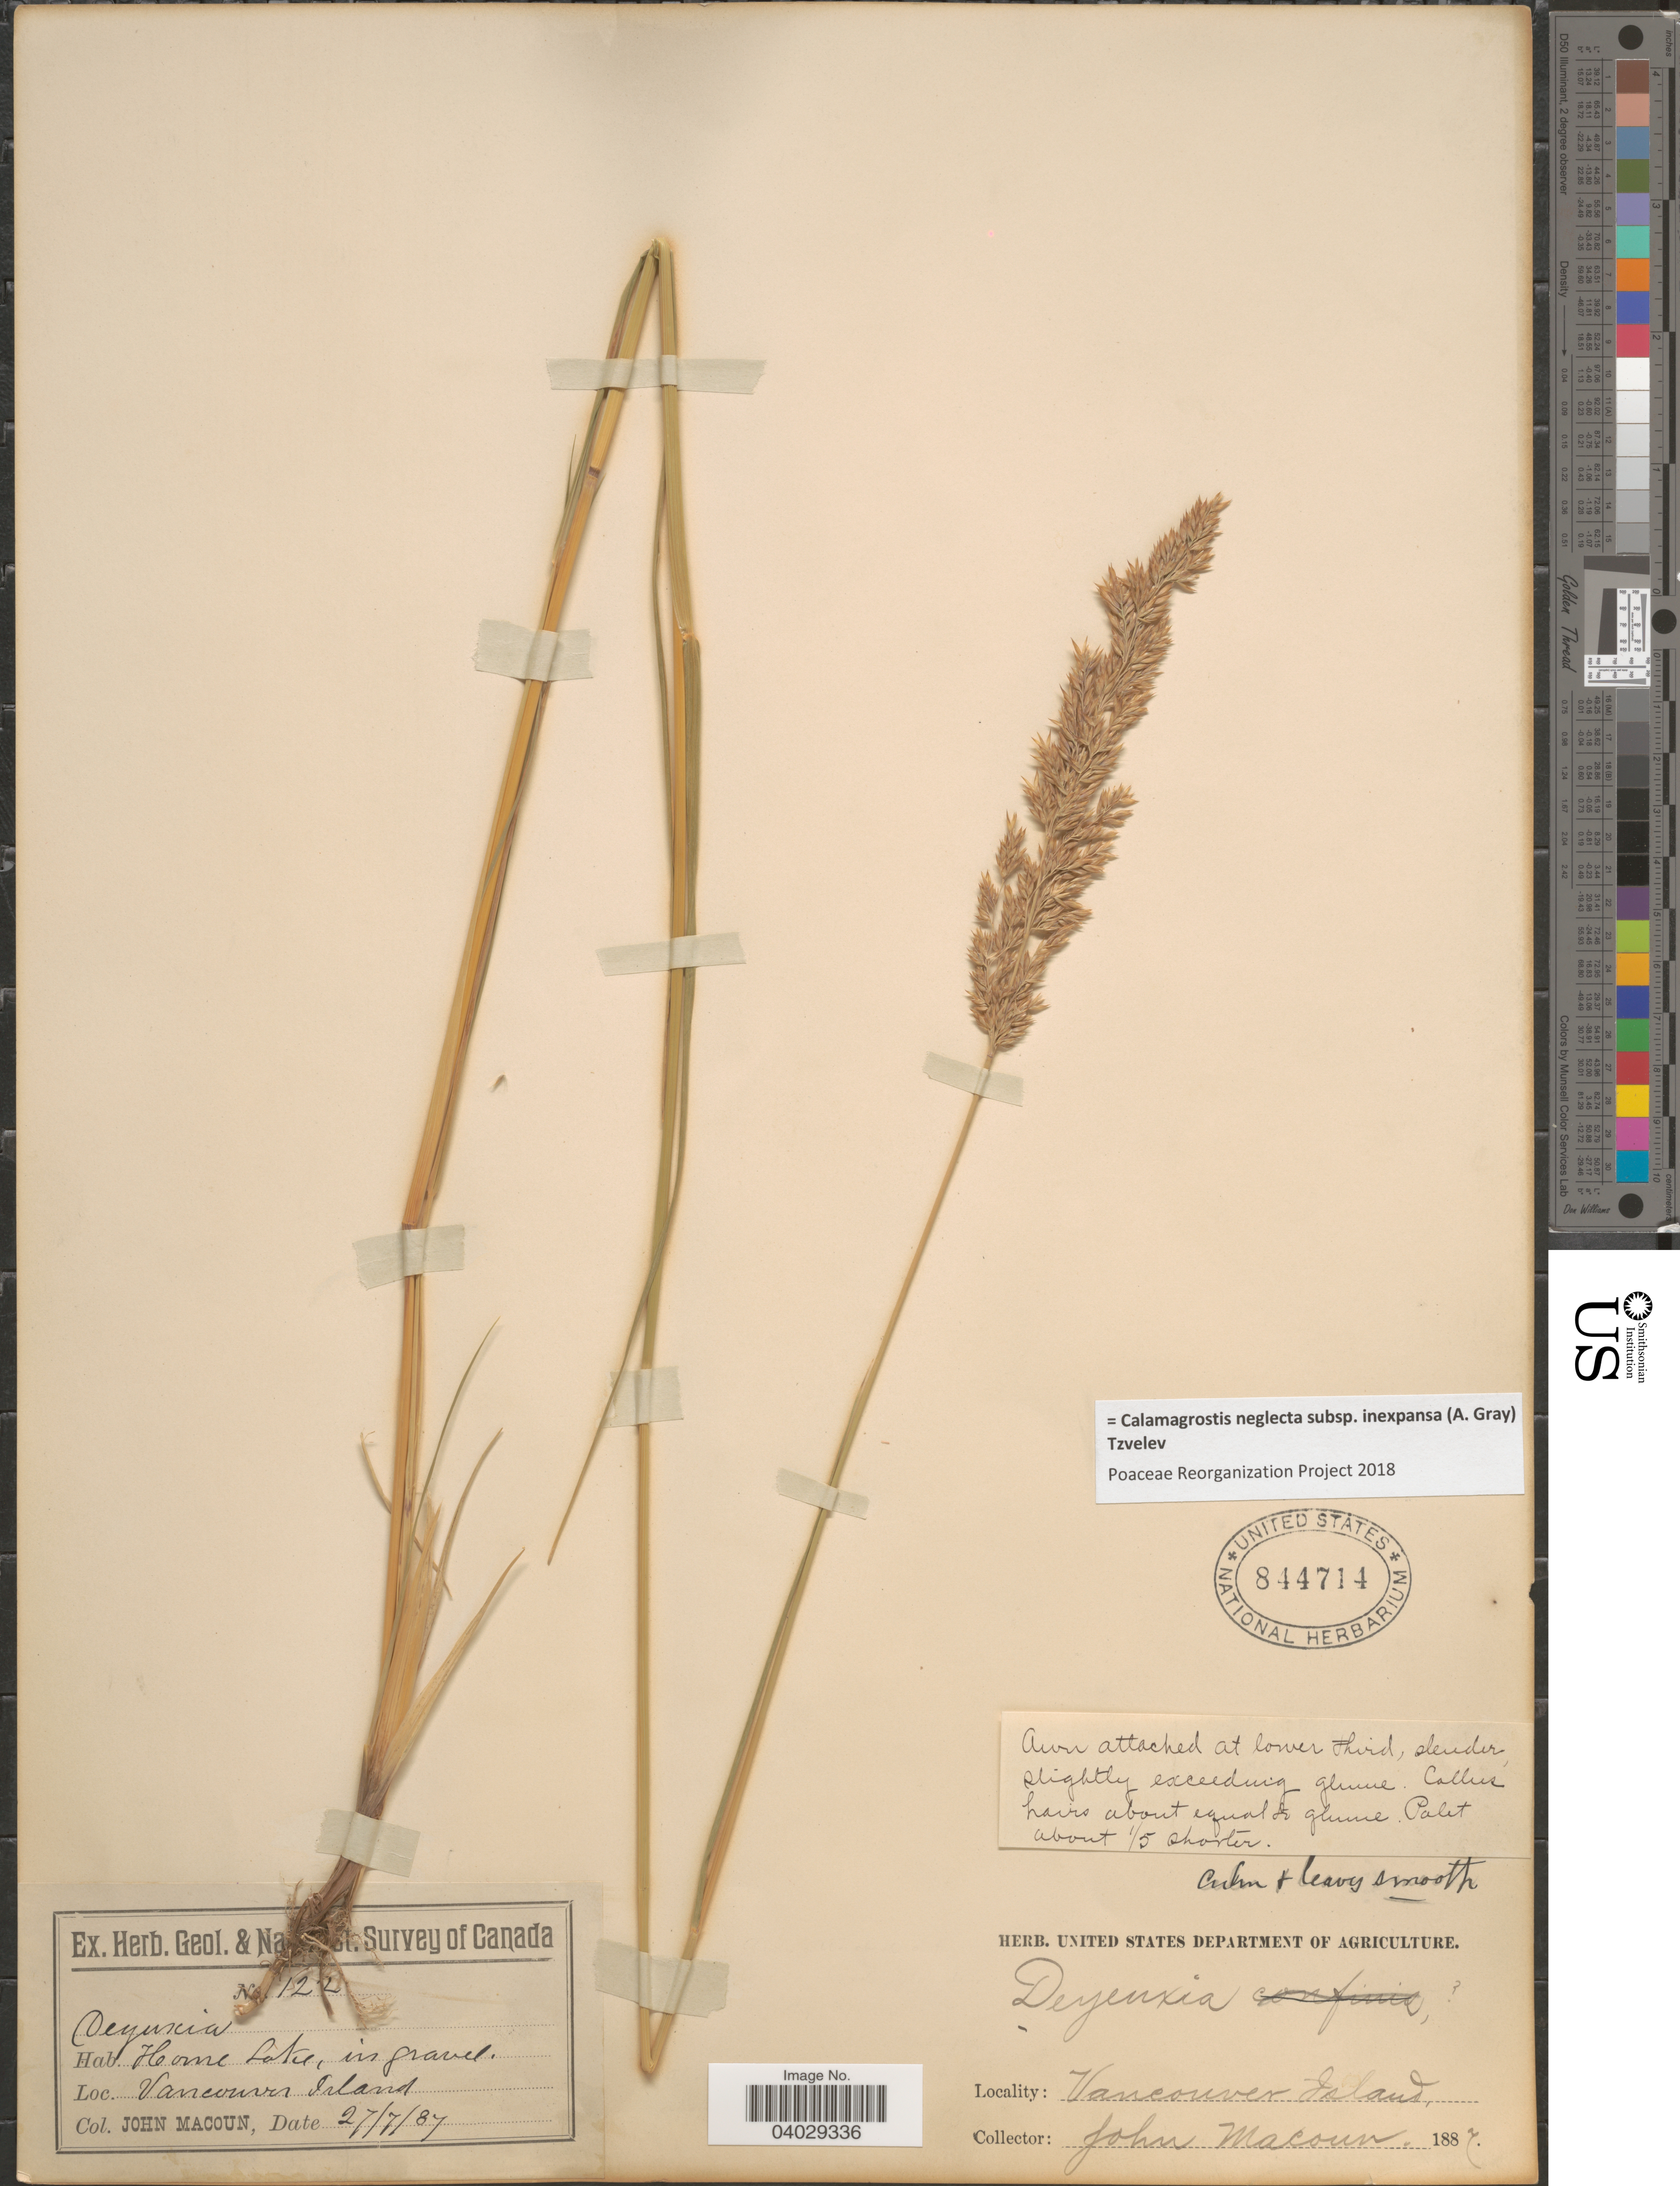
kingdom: Plantae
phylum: Tracheophyta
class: Liliopsida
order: Poales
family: Poaceae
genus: Calamagrostis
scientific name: Calamagrostis neglecta subsp. inexpansa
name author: (A. Gray) Tzvelev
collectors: J. Macoun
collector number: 122*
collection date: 1887-07-27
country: Canada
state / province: British Columbia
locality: Home Lake, in gravel. Vancouver Island.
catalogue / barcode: US 844714